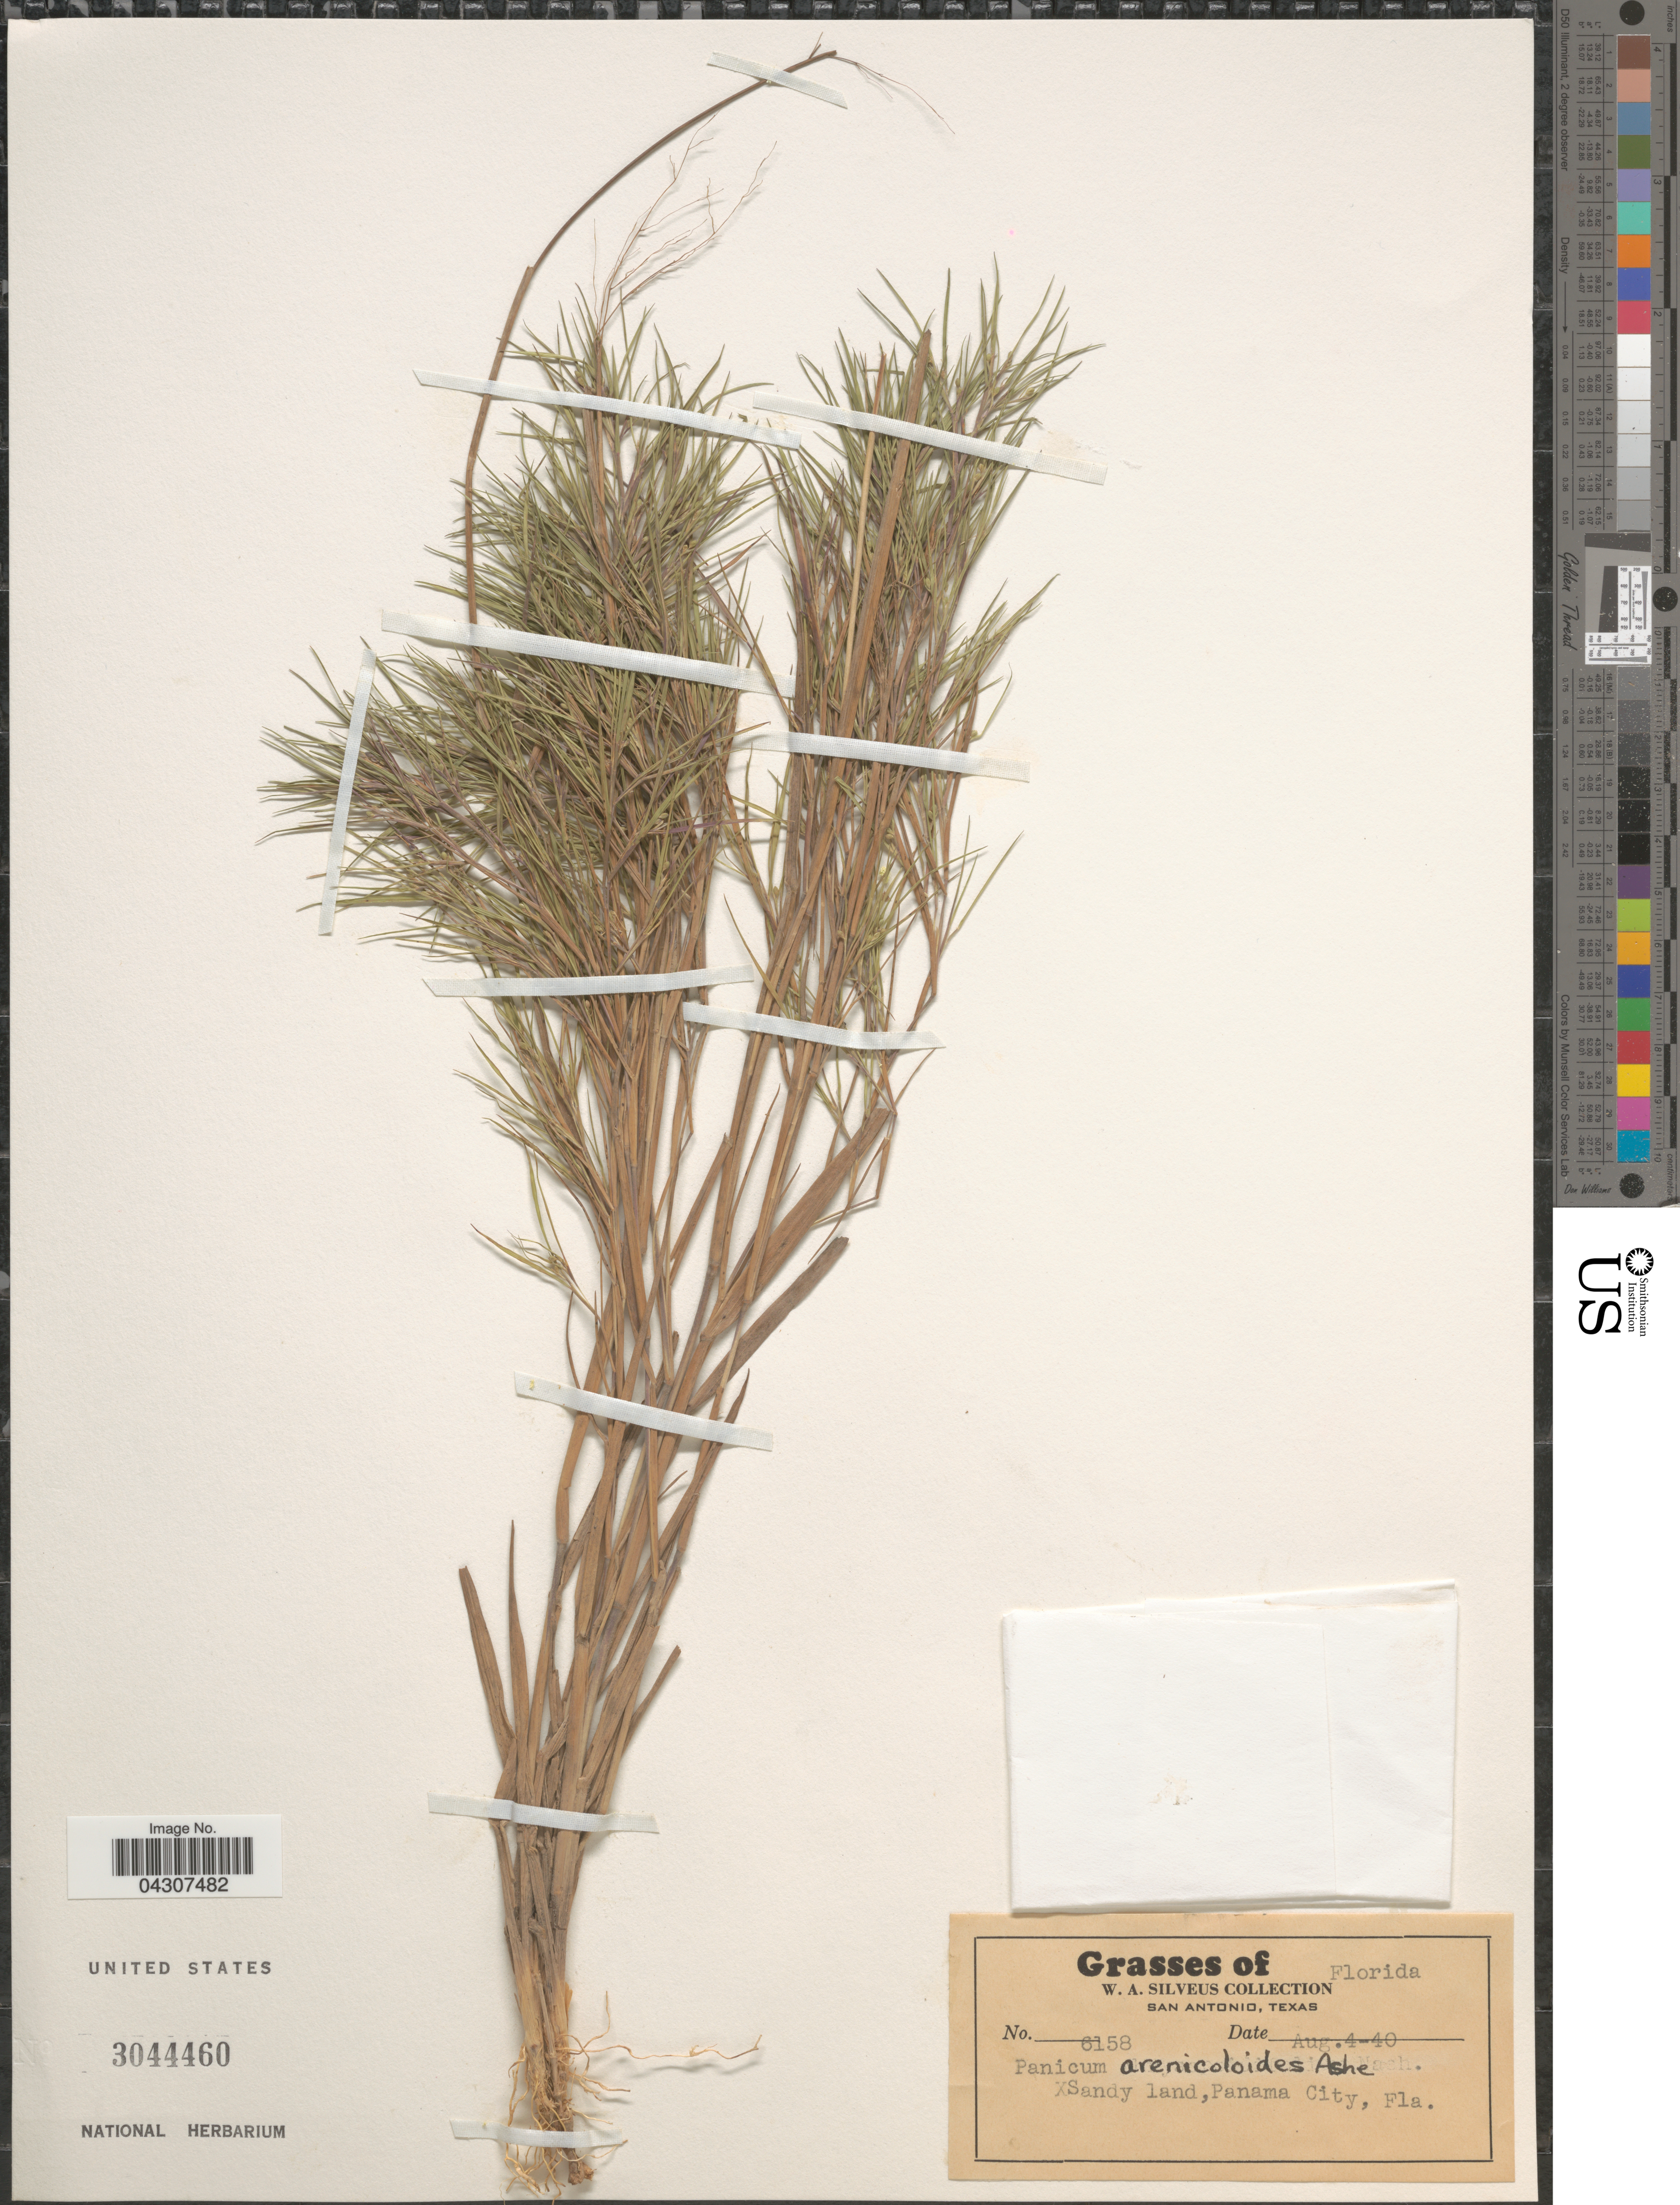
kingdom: Plantae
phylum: Tracheophyta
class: Liliopsida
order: Poales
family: Poaceae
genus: Dichanthelium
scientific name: Dichanthelium aciculare var. ramosum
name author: (Griseb.) Davidse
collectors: W. Silveus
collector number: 6158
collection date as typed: Transcribed d/m/y: 4/8/40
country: United States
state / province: Florida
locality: Sandy land, Panama City.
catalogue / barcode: US 3044460